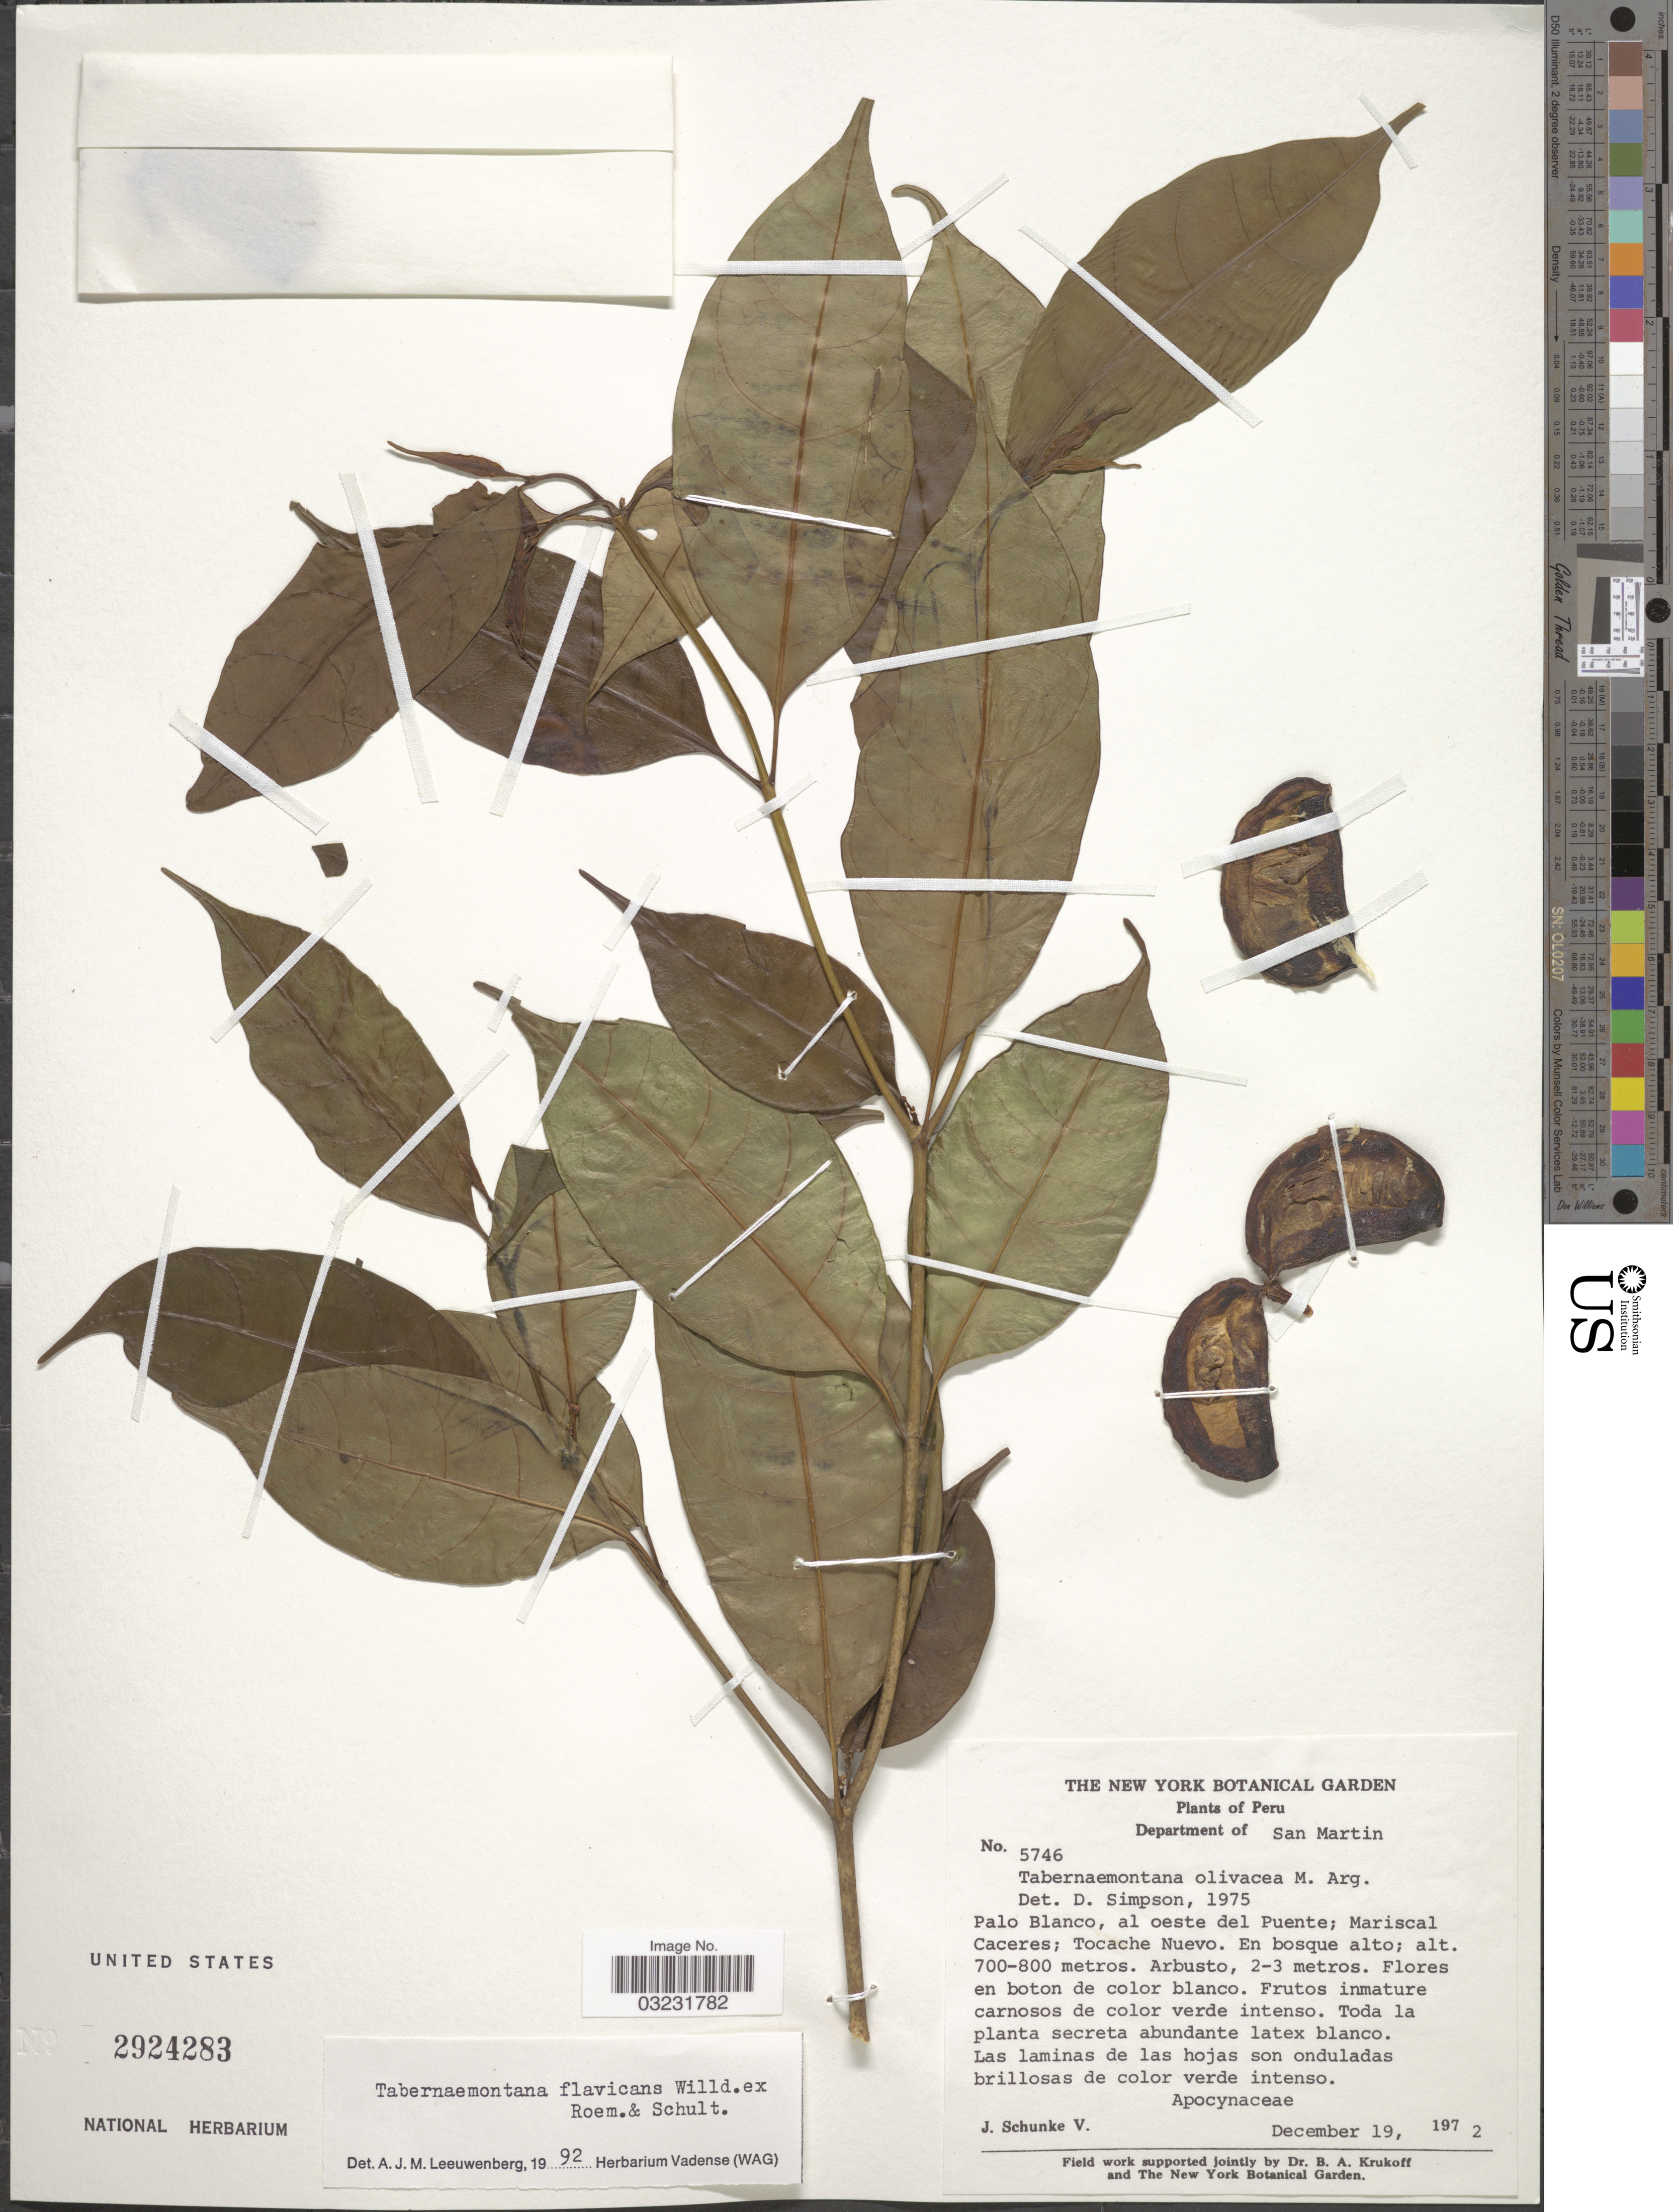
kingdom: Plantae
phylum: Tracheophyta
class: Magnoliopsida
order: Gentianales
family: Apocynaceae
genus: Tabernaemontana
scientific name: Tabernaemontana flavicans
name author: Willd. ex Roem. & Schult.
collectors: J. Schunke Vigo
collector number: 5746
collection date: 1972-12-19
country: Peru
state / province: San Martín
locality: Department of San Martin. Palo Blanco, al oeste del Puente; Marical Caceres; Tocache Nuevo.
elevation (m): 700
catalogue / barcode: US 2924283